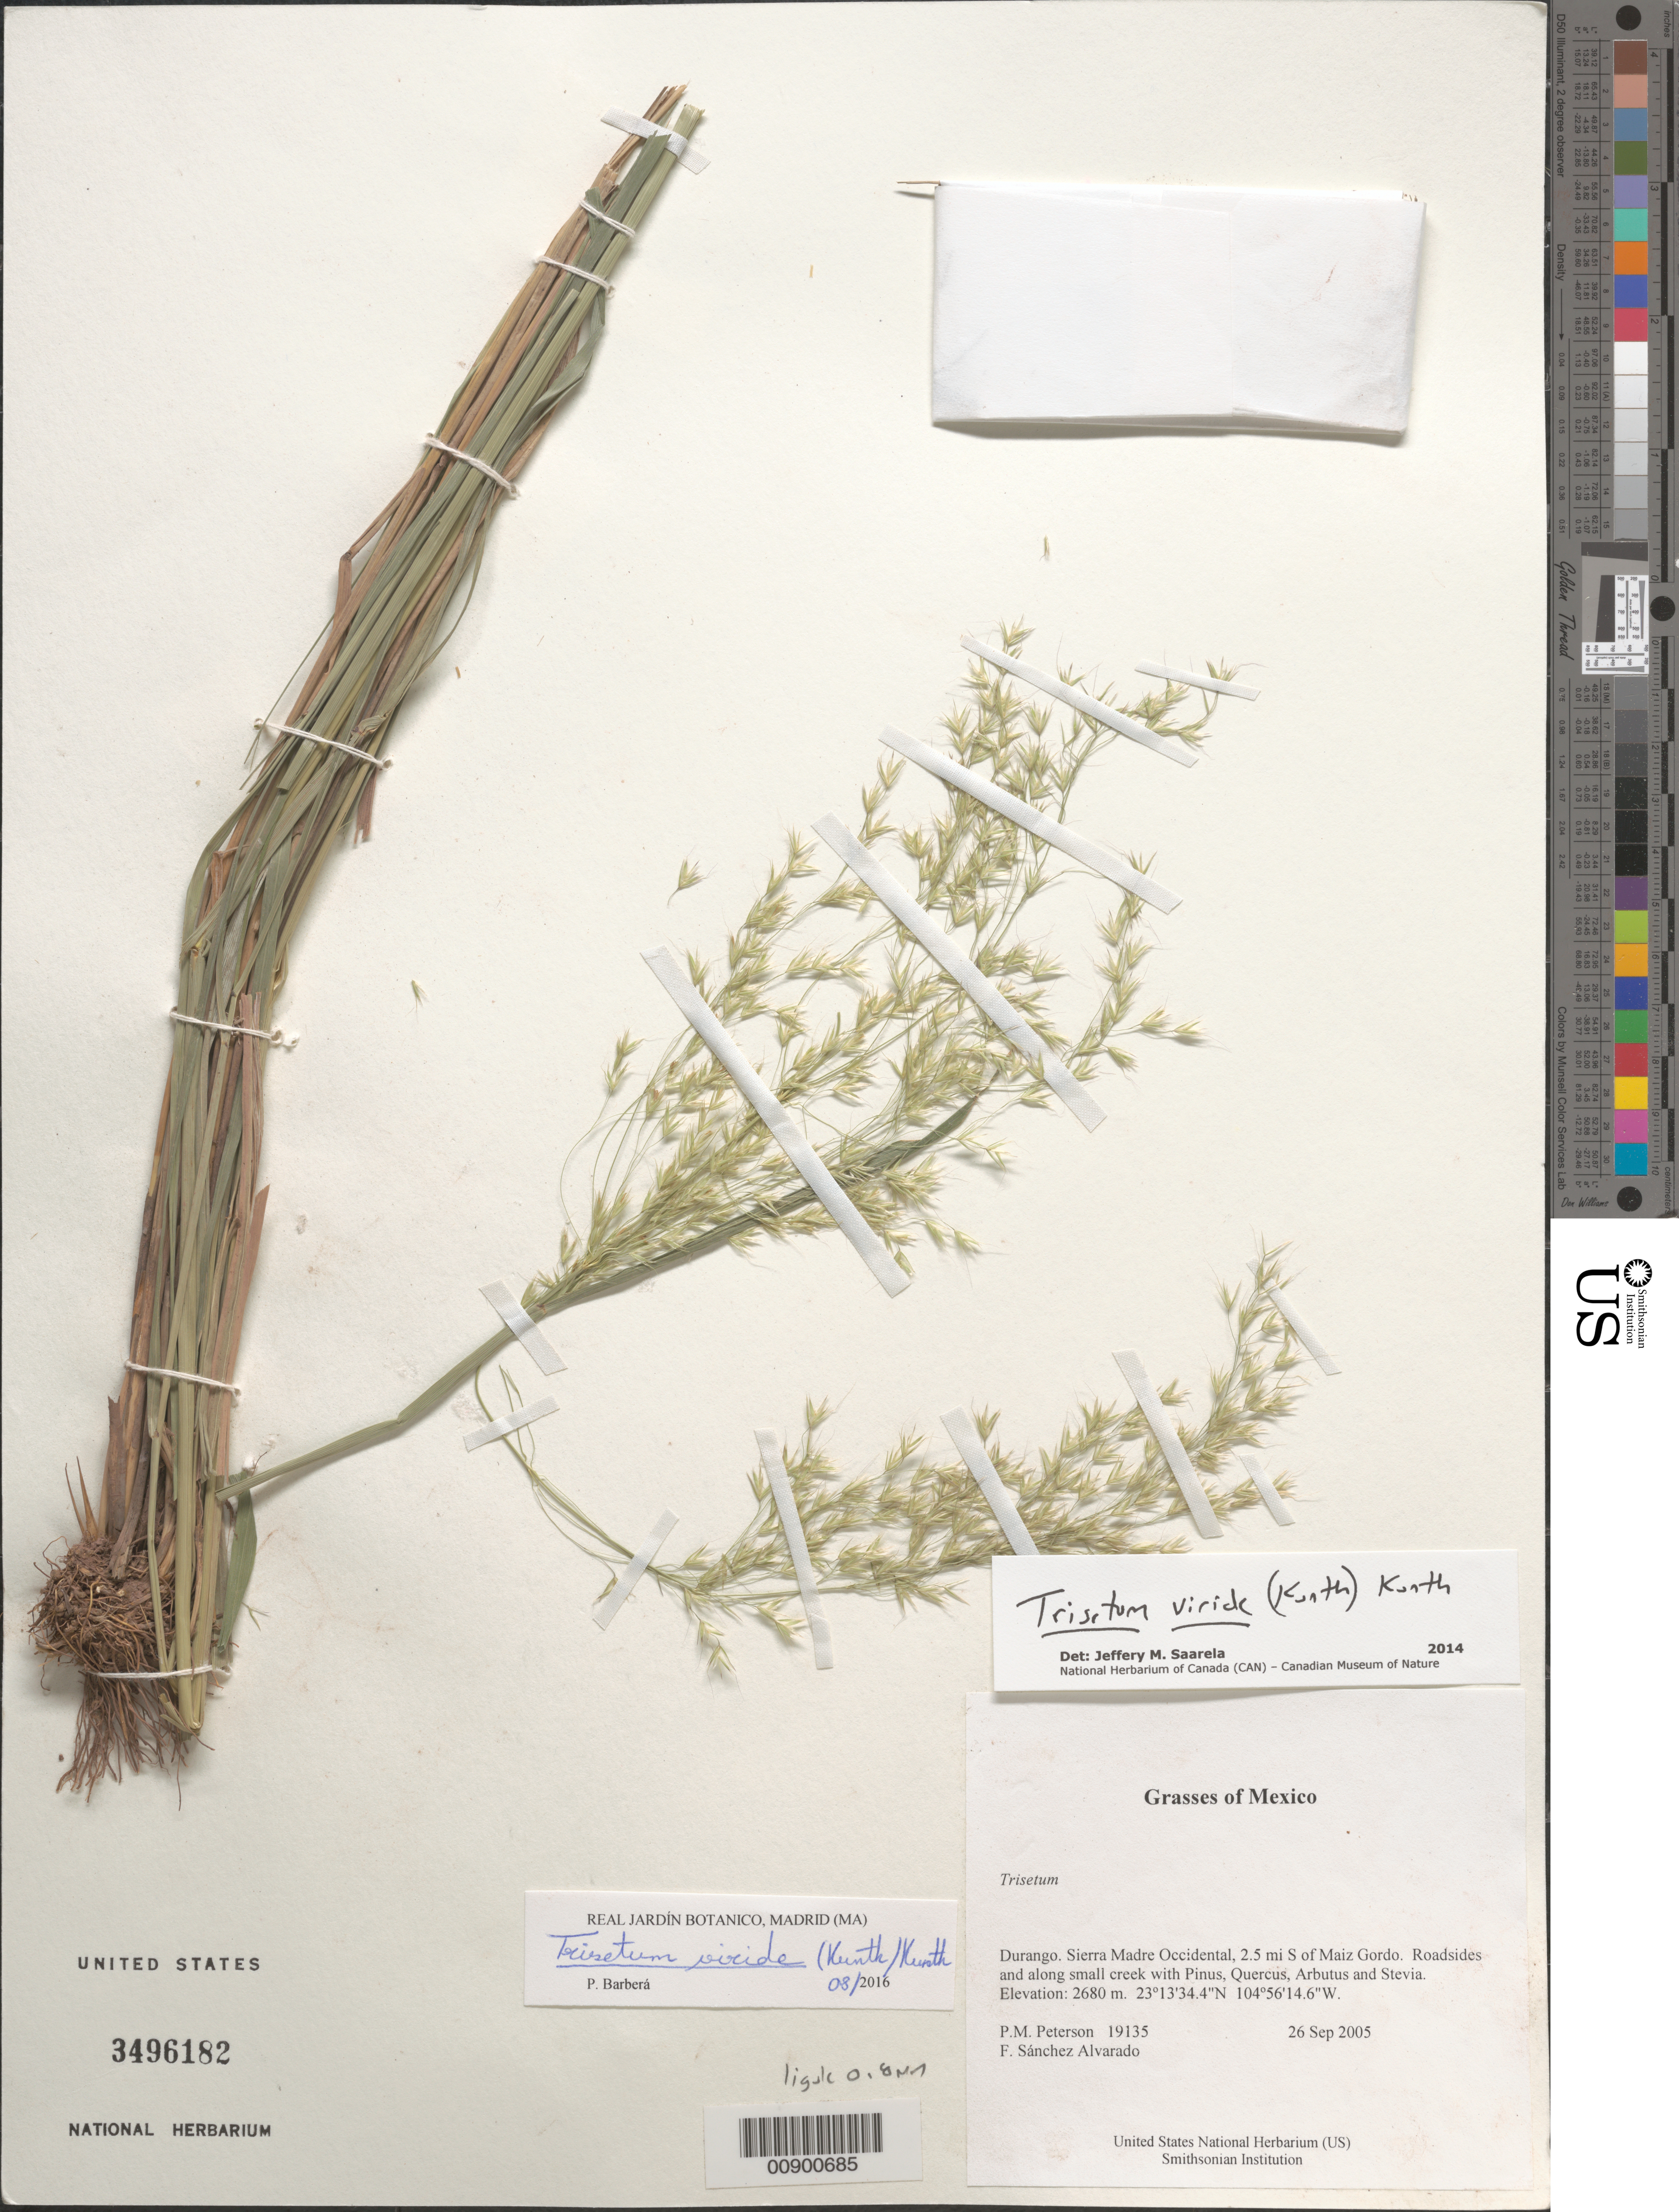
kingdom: Plantae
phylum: Tracheophyta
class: Liliopsida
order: Poales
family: Poaceae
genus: Trisetum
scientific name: Trisetum viride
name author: (Kunth) Kunth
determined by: Saarela, J. M., (CAN), Canadian Museum of Nature (CANADA)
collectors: P. M. Peterson & F. Sánchez Alvarado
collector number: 19135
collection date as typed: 26 Sep 2005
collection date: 2005-09-26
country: Mexico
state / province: Durango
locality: Sierra Madre Occidental, 2.5 mi S of Maiz Gordo. Roadsides and along small creek with Pinus, Quercus, Arbutus and Stevia.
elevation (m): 2680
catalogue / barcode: US 3496182